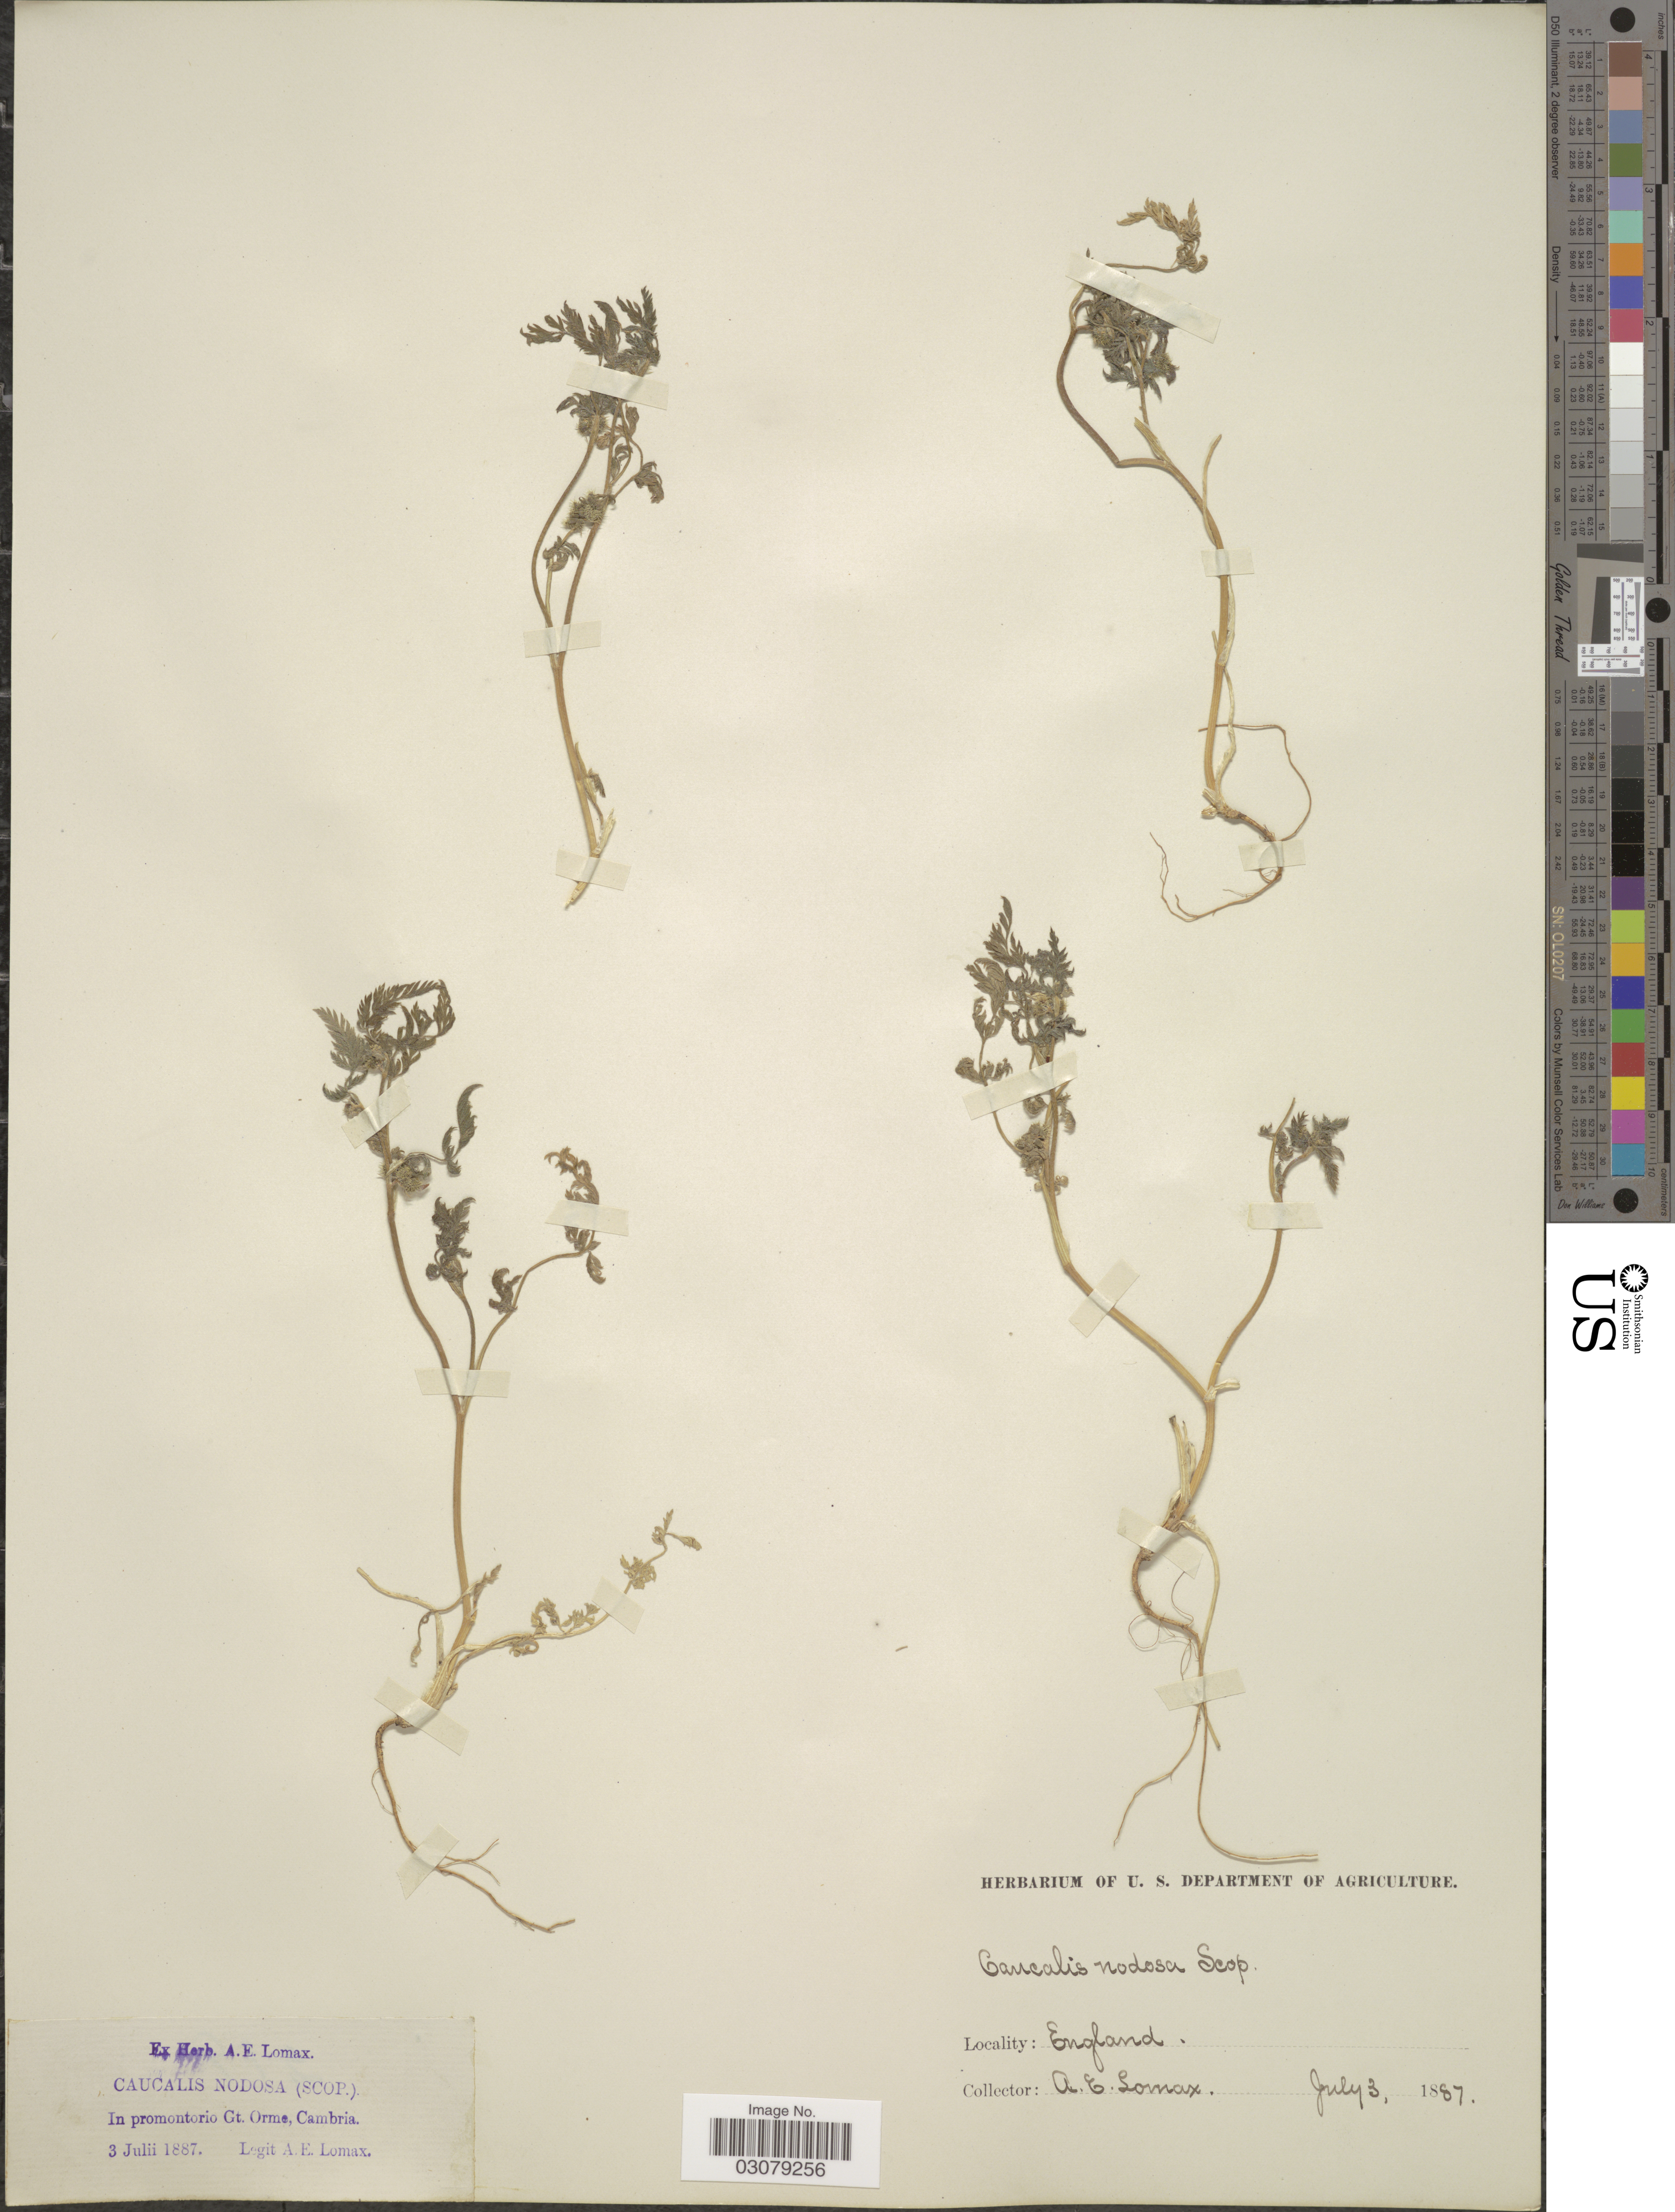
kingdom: Plantae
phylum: Tracheophyta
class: Magnoliopsida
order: Apiales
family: Apiaceae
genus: Torilis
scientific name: Torilis nodosa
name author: (L.) Gaertn.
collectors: A. Lomax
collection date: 1887-07-03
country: United Kingdom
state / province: England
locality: In promontorio Gt. Orme, Cambria.